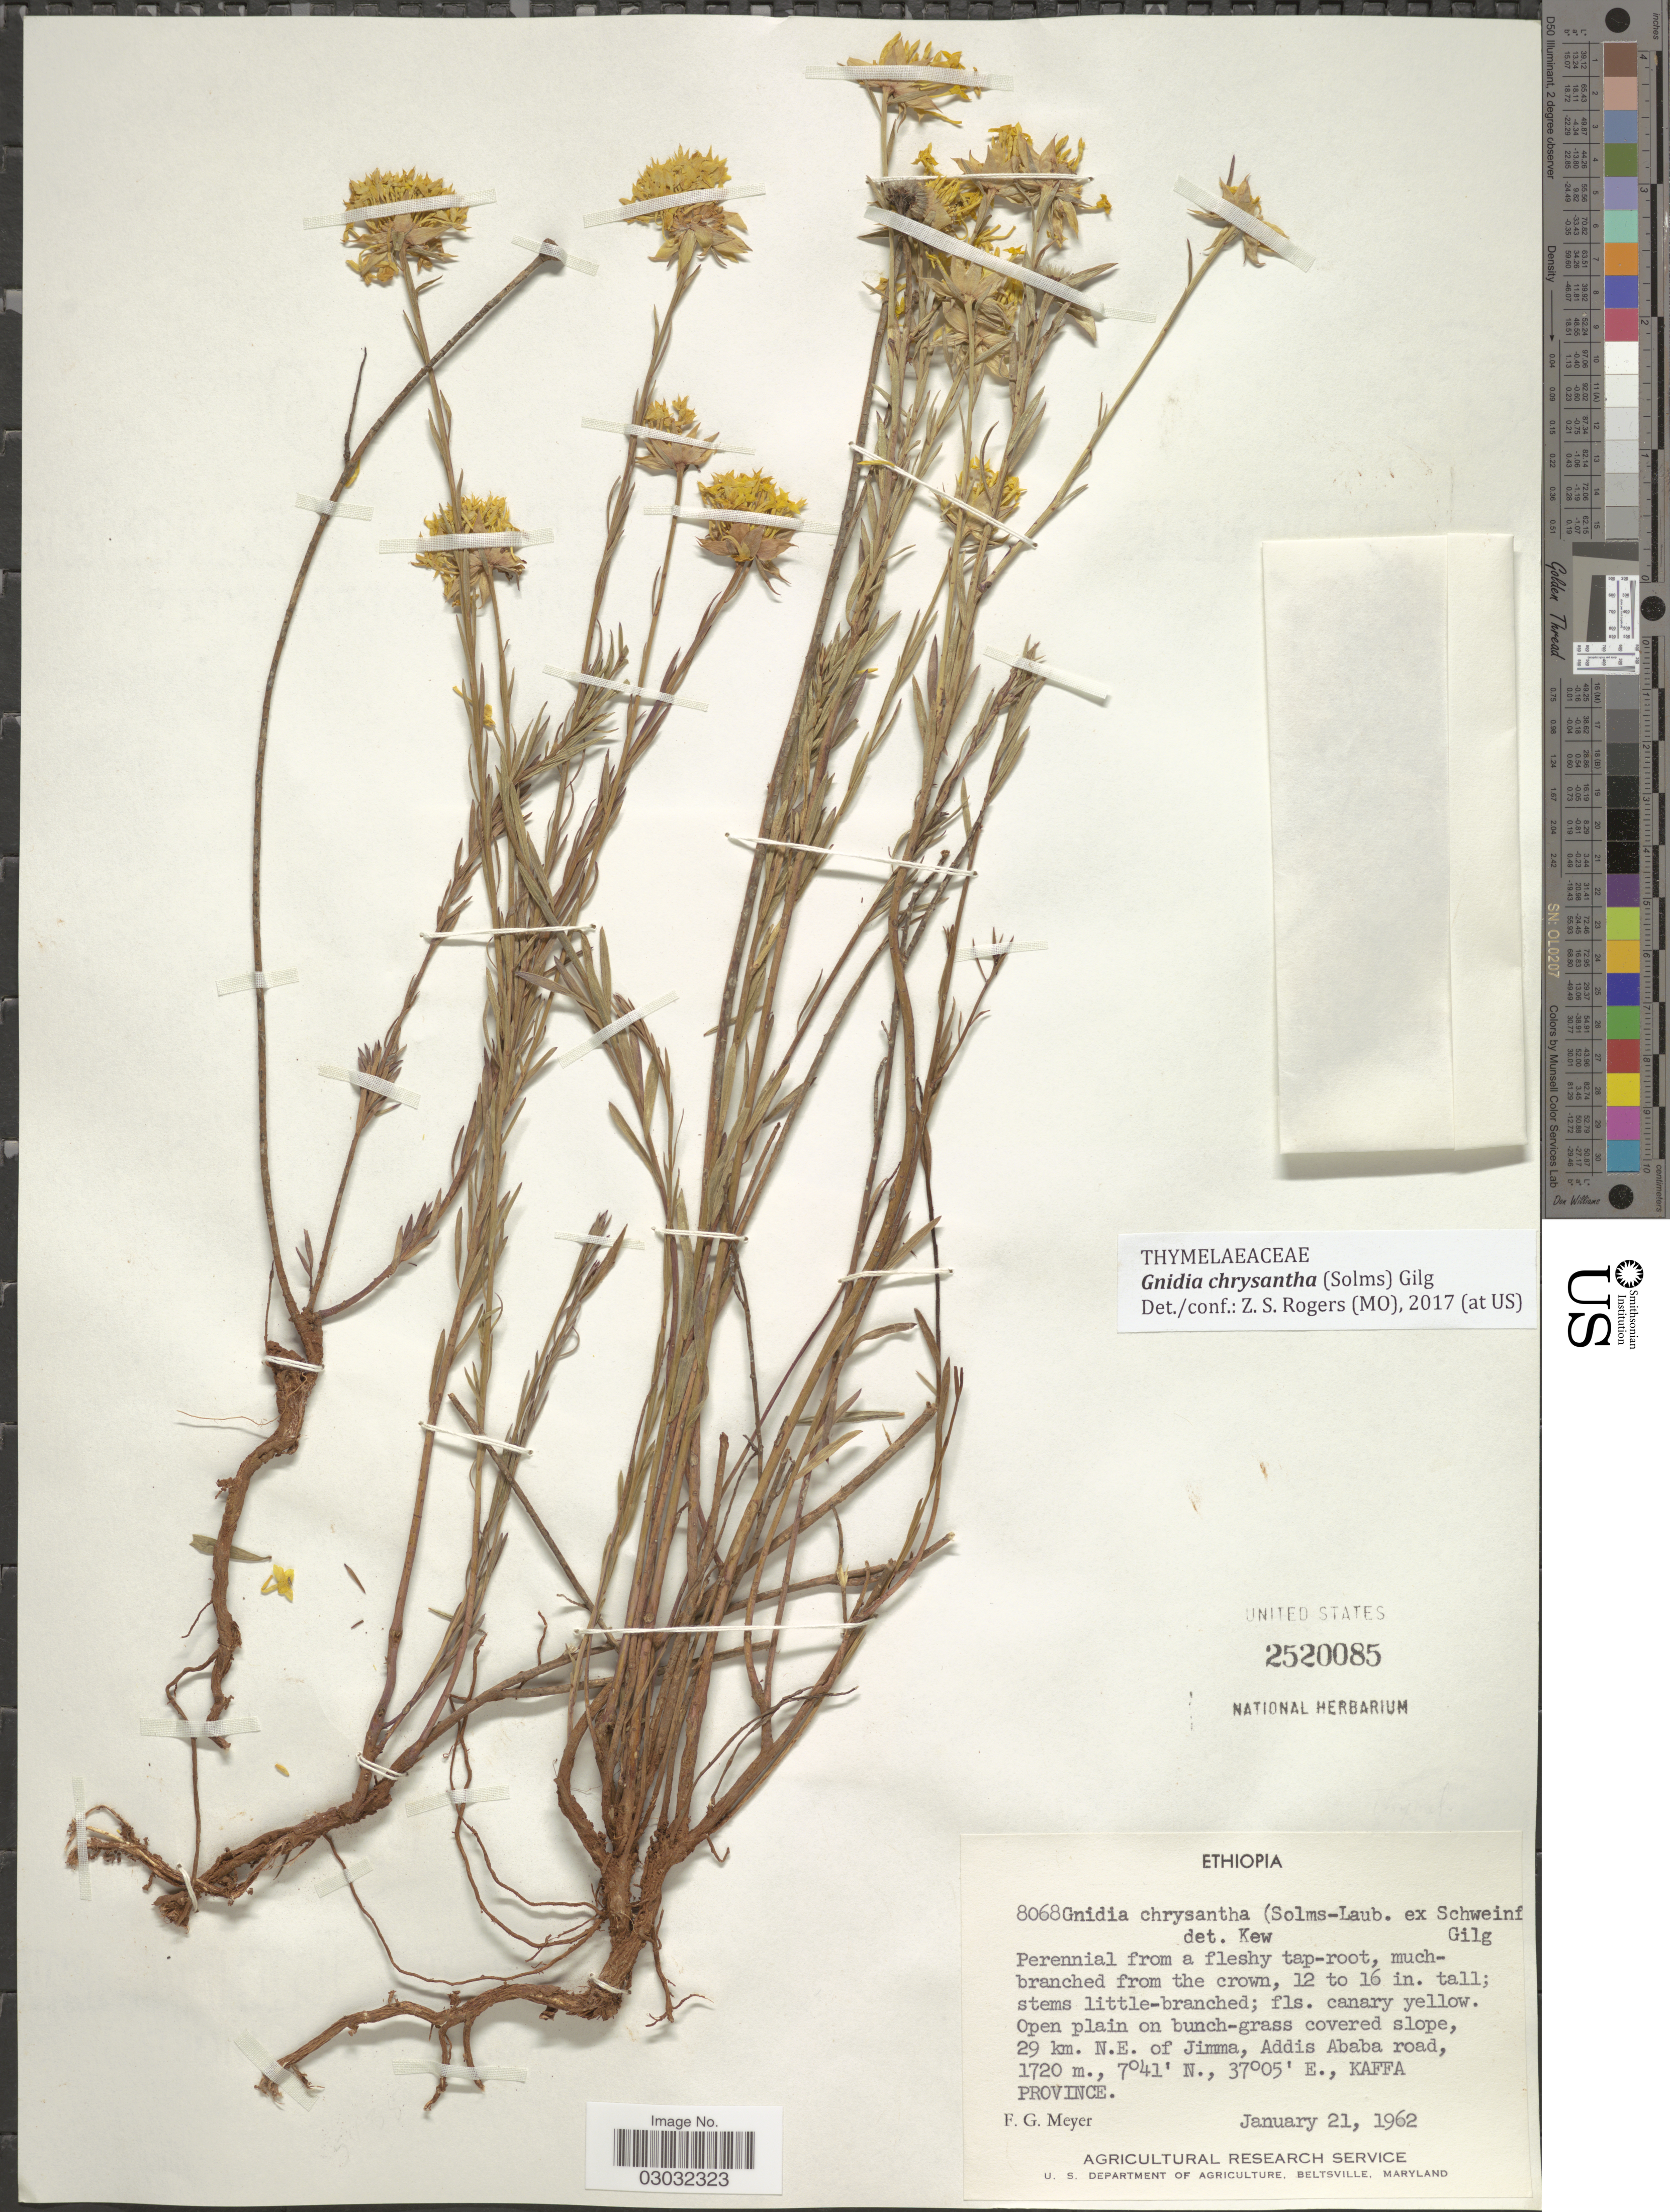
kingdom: Plantae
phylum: Tracheophyta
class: Magnoliopsida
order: Malvales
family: Thymelaeaceae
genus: Lasiosiphon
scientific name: Lasiosiphon chrysnathus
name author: (Solms ex Schweinf.) Olaniyan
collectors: F. G. Meyer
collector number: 8068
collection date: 1962-01-21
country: Ethiopia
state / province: Addis Ababa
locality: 29 km. N.E. of Jimma, Addis Ababa road, Kaffa Province.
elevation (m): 1720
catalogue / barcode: US 2520085